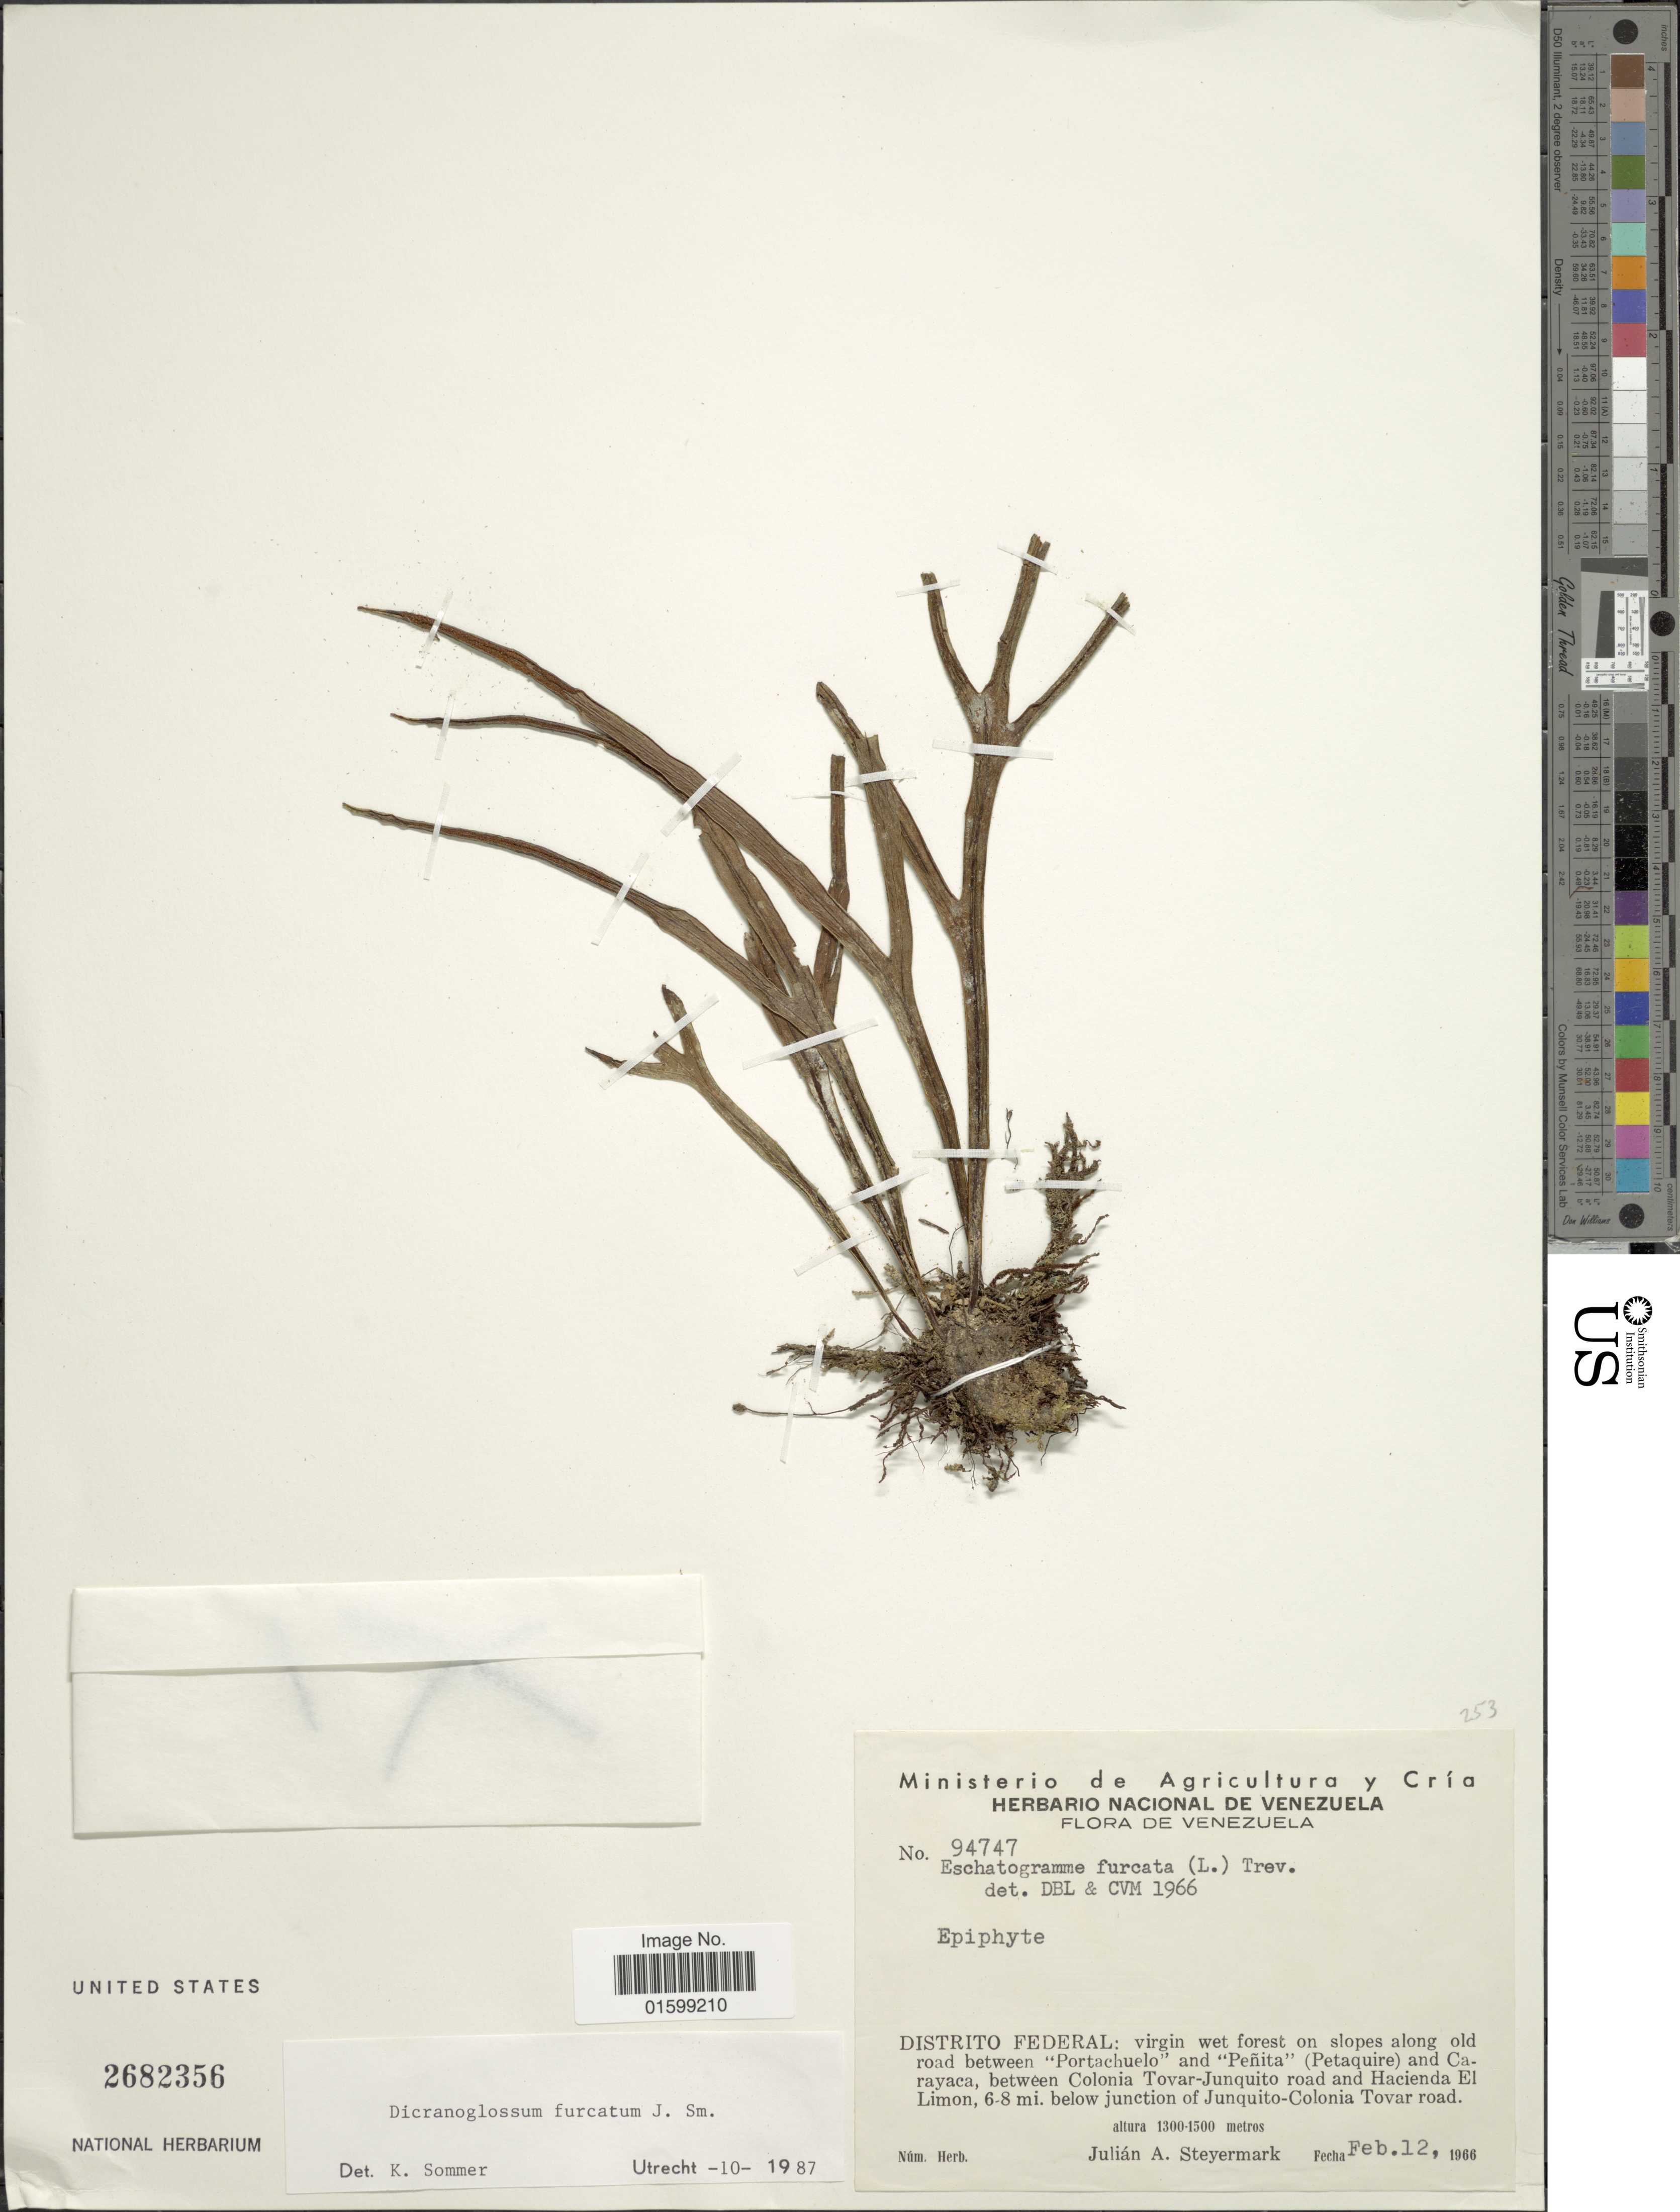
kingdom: Plantae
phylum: Tracheophyta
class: Polypodiopsida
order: Polypodiales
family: Polypodiaceae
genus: Pleopeltis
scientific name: Pleopeltis furcata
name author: (L.) A.R. Sm.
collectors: J. Steyermark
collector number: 94747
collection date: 1966-02-12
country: Venezuela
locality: Distrito Federal: virgin wet forest on slopes along old road between "Portachuelo" and "Peñita"(Petaquire) and Carayca, between Colonia Tovar-Junquito road and Hacienda El Limon, 6-8 mi. below junction of Junquinto-Colonia Tovar road.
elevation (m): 1300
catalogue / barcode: US 2682356